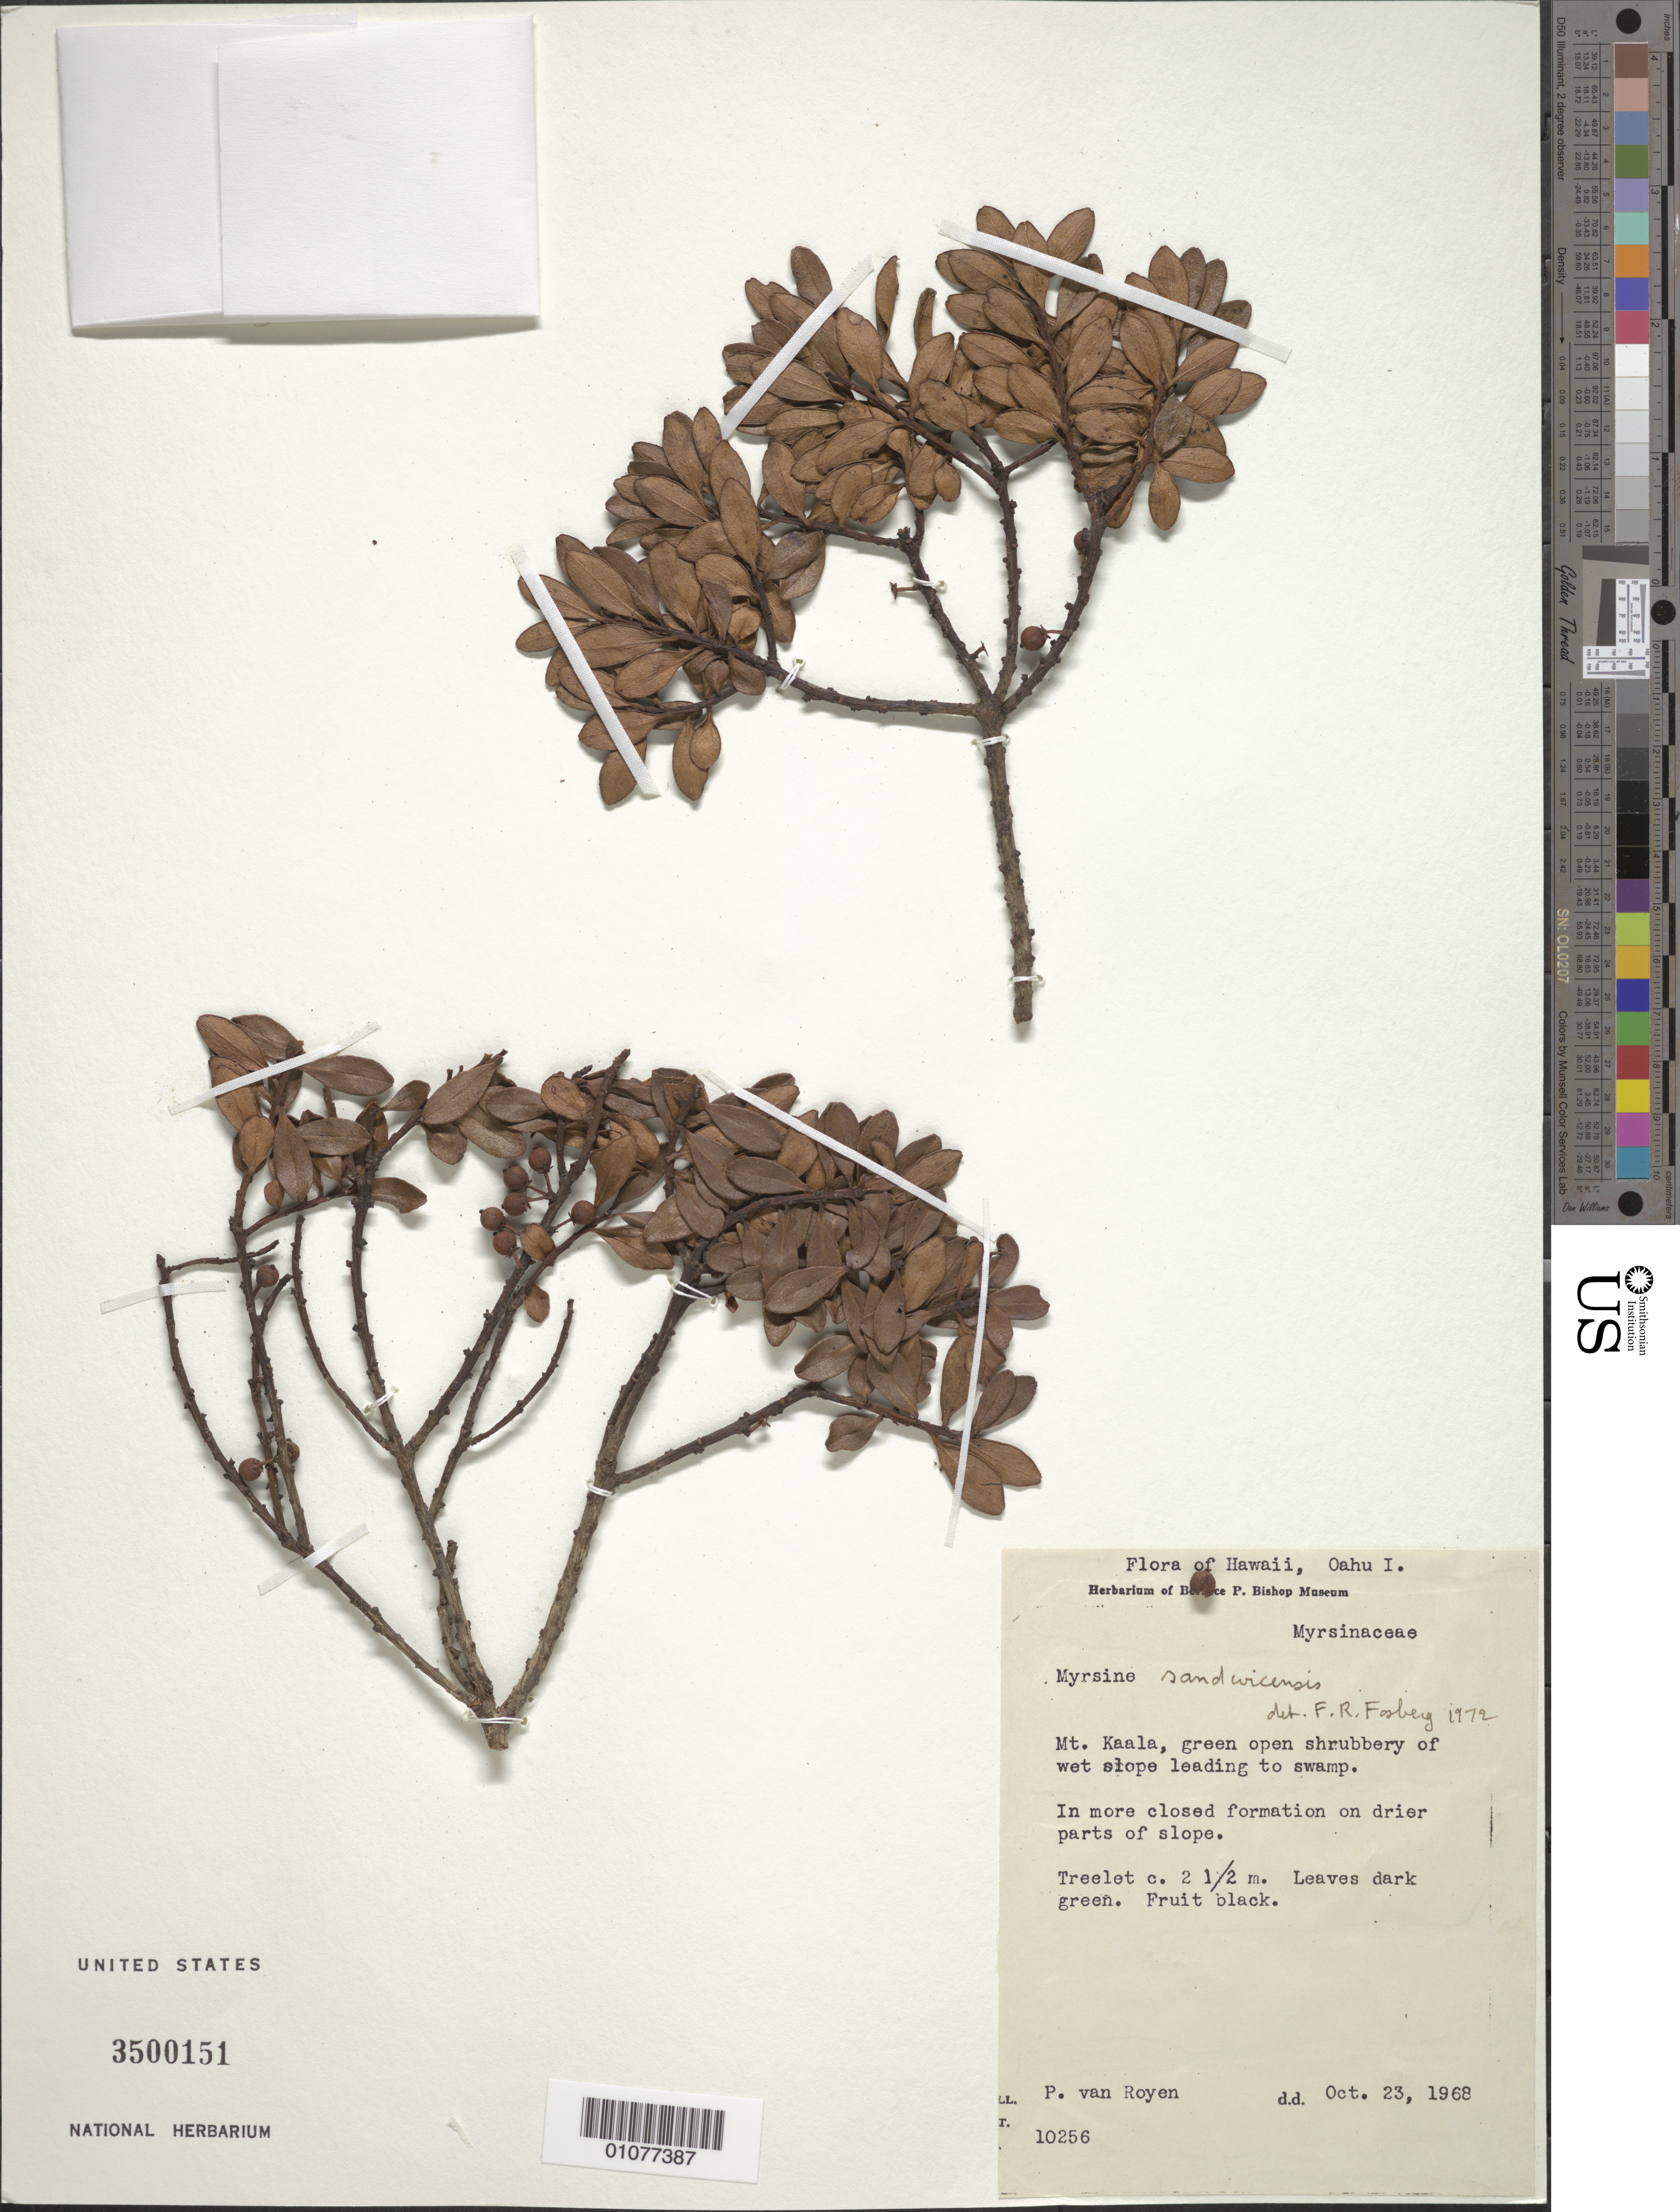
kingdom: Plantae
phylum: Tracheophyta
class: Magnoliopsida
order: Ericales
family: Primulaceae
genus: Myrsine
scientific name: Myrsine sandwicensis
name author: A. DC.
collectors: P. van Royen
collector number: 10256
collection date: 1968-10-23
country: United States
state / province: Hawaii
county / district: Honolulu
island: Oahu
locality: Mt. Kaala, green open shrubbery of wet slope leading to swamp, in more closed formation on drier parts of slope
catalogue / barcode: US 3500151